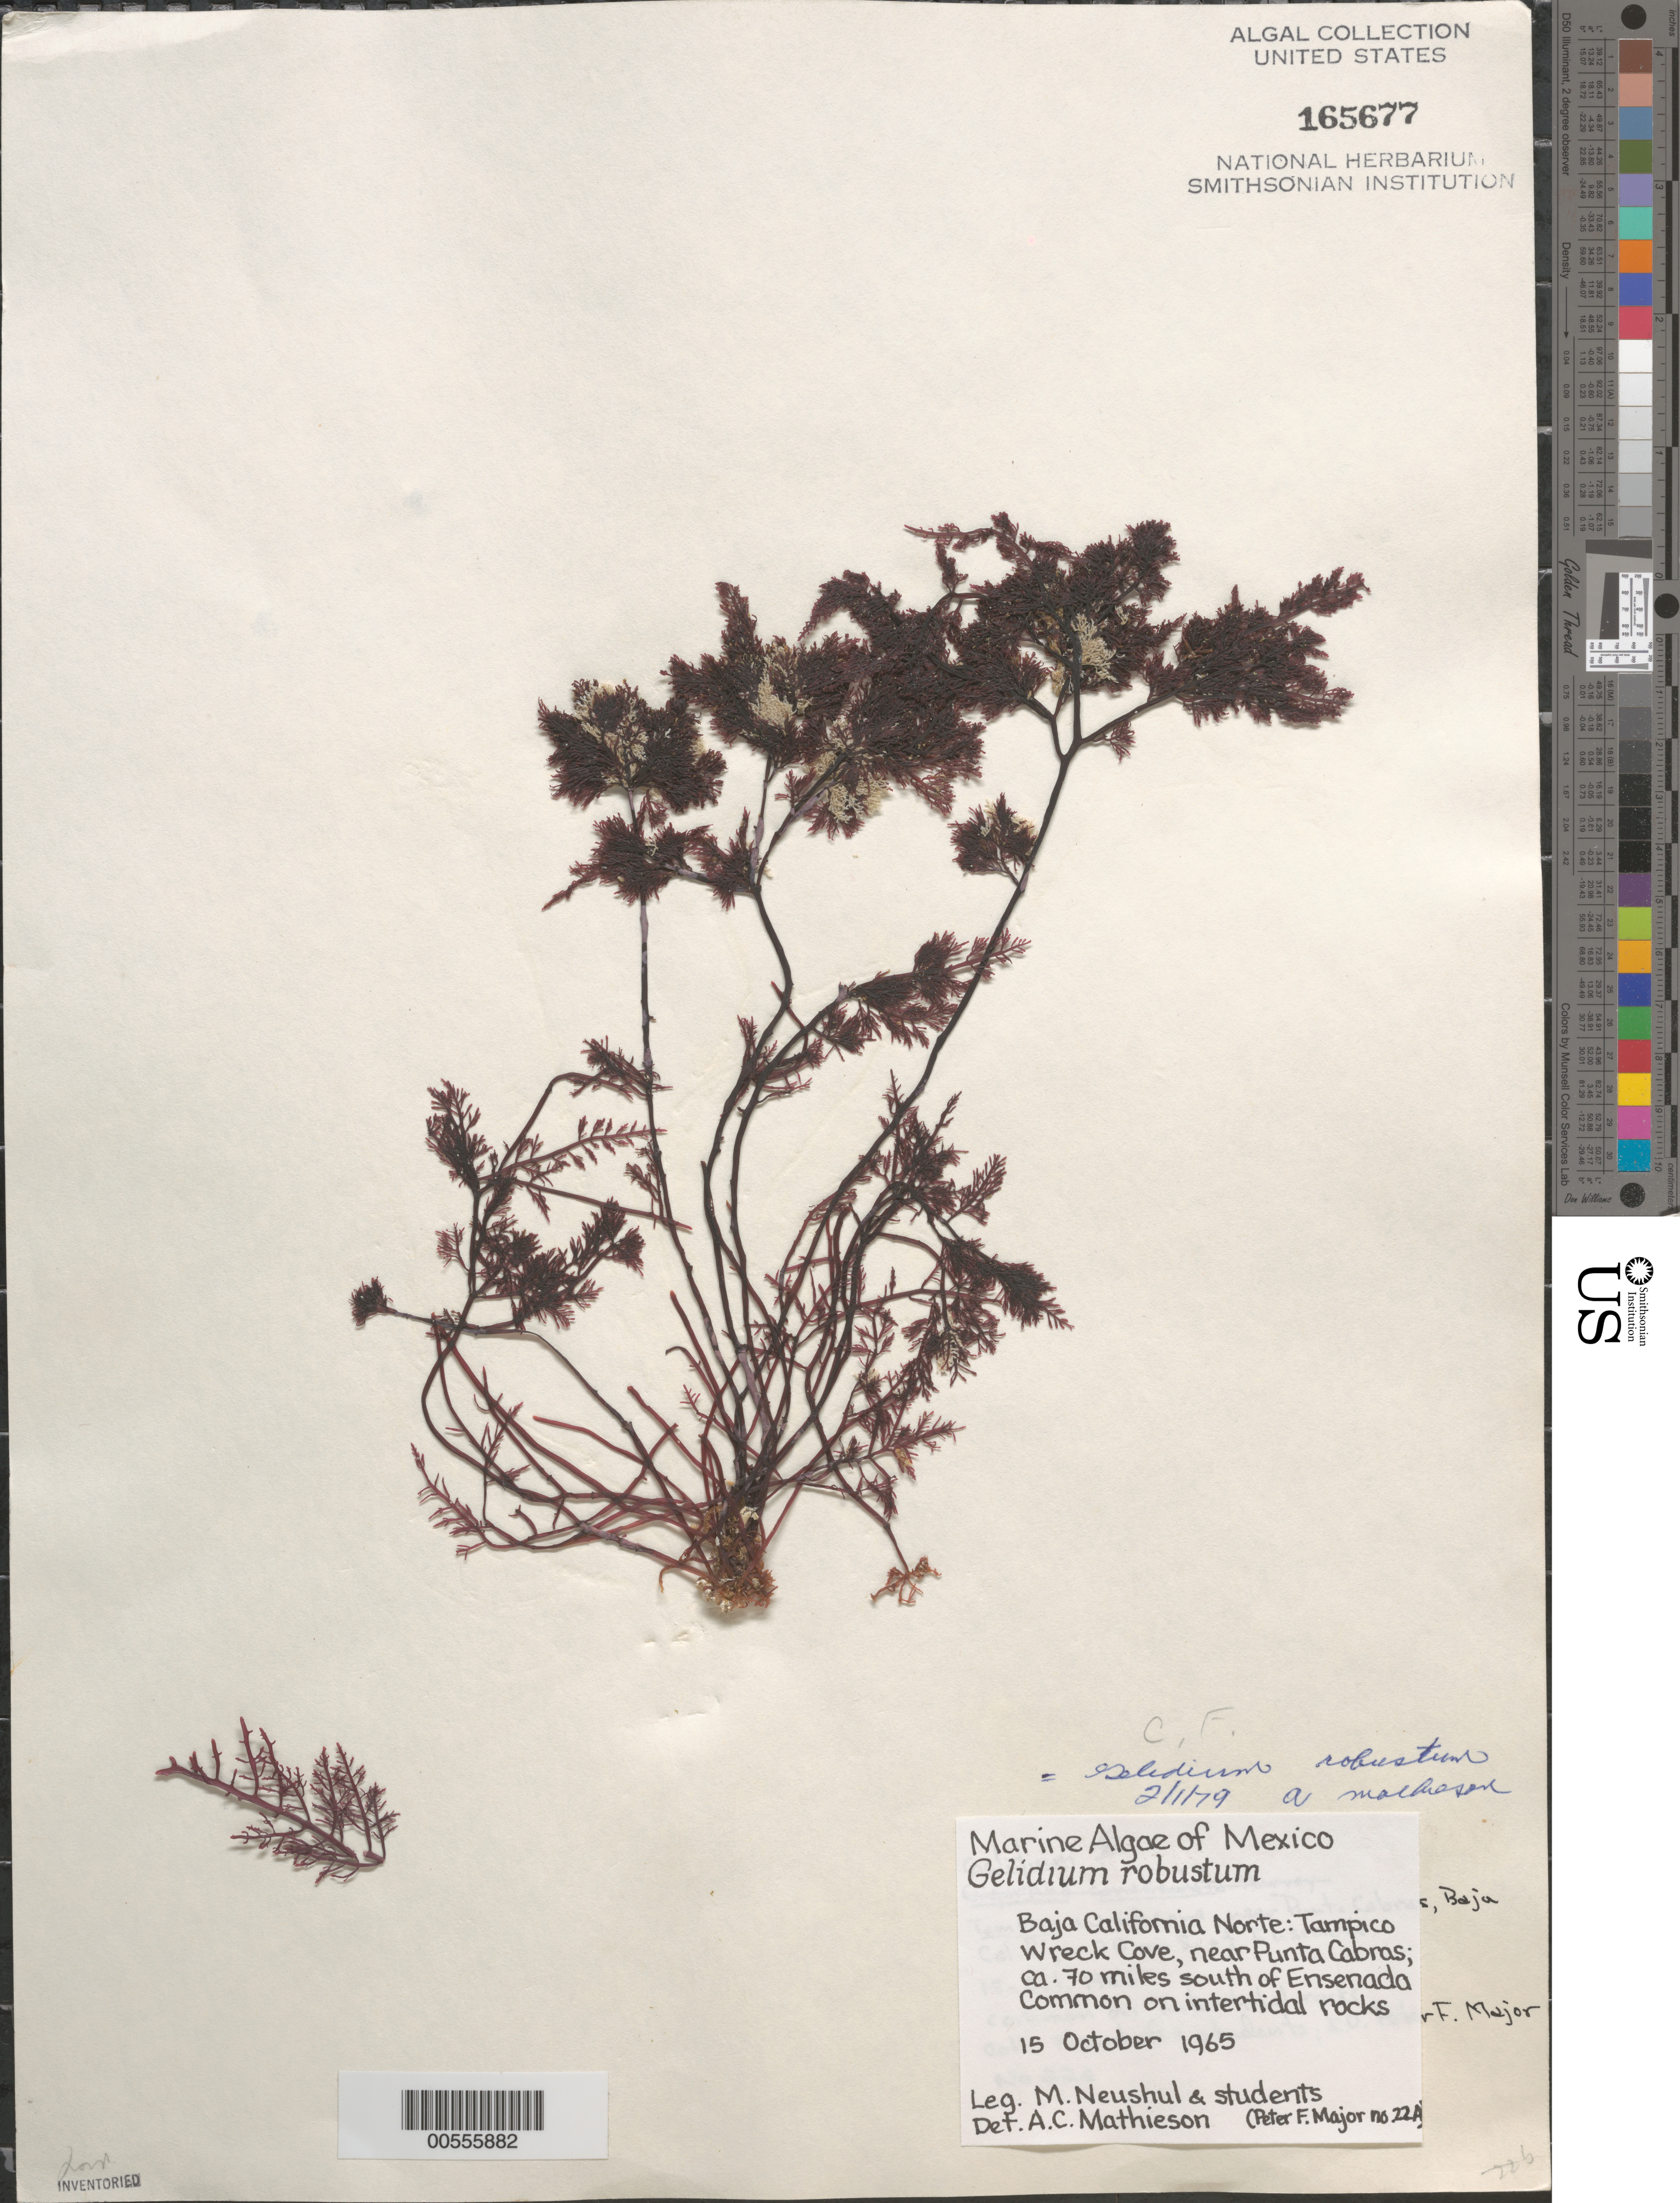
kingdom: Plantae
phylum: Rhodophyta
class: Florideophyceae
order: Gelidiales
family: Gelidiaceae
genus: Gelidium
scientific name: Gelidium robustum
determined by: Mathieson, A. C.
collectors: M. Neushul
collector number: Major 22a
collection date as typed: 15 Oct 1965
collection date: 1965-10-15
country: Mexico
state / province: Baja California Norte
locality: Tampico Wreck Cove, near Punta Cabras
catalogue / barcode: US 165677